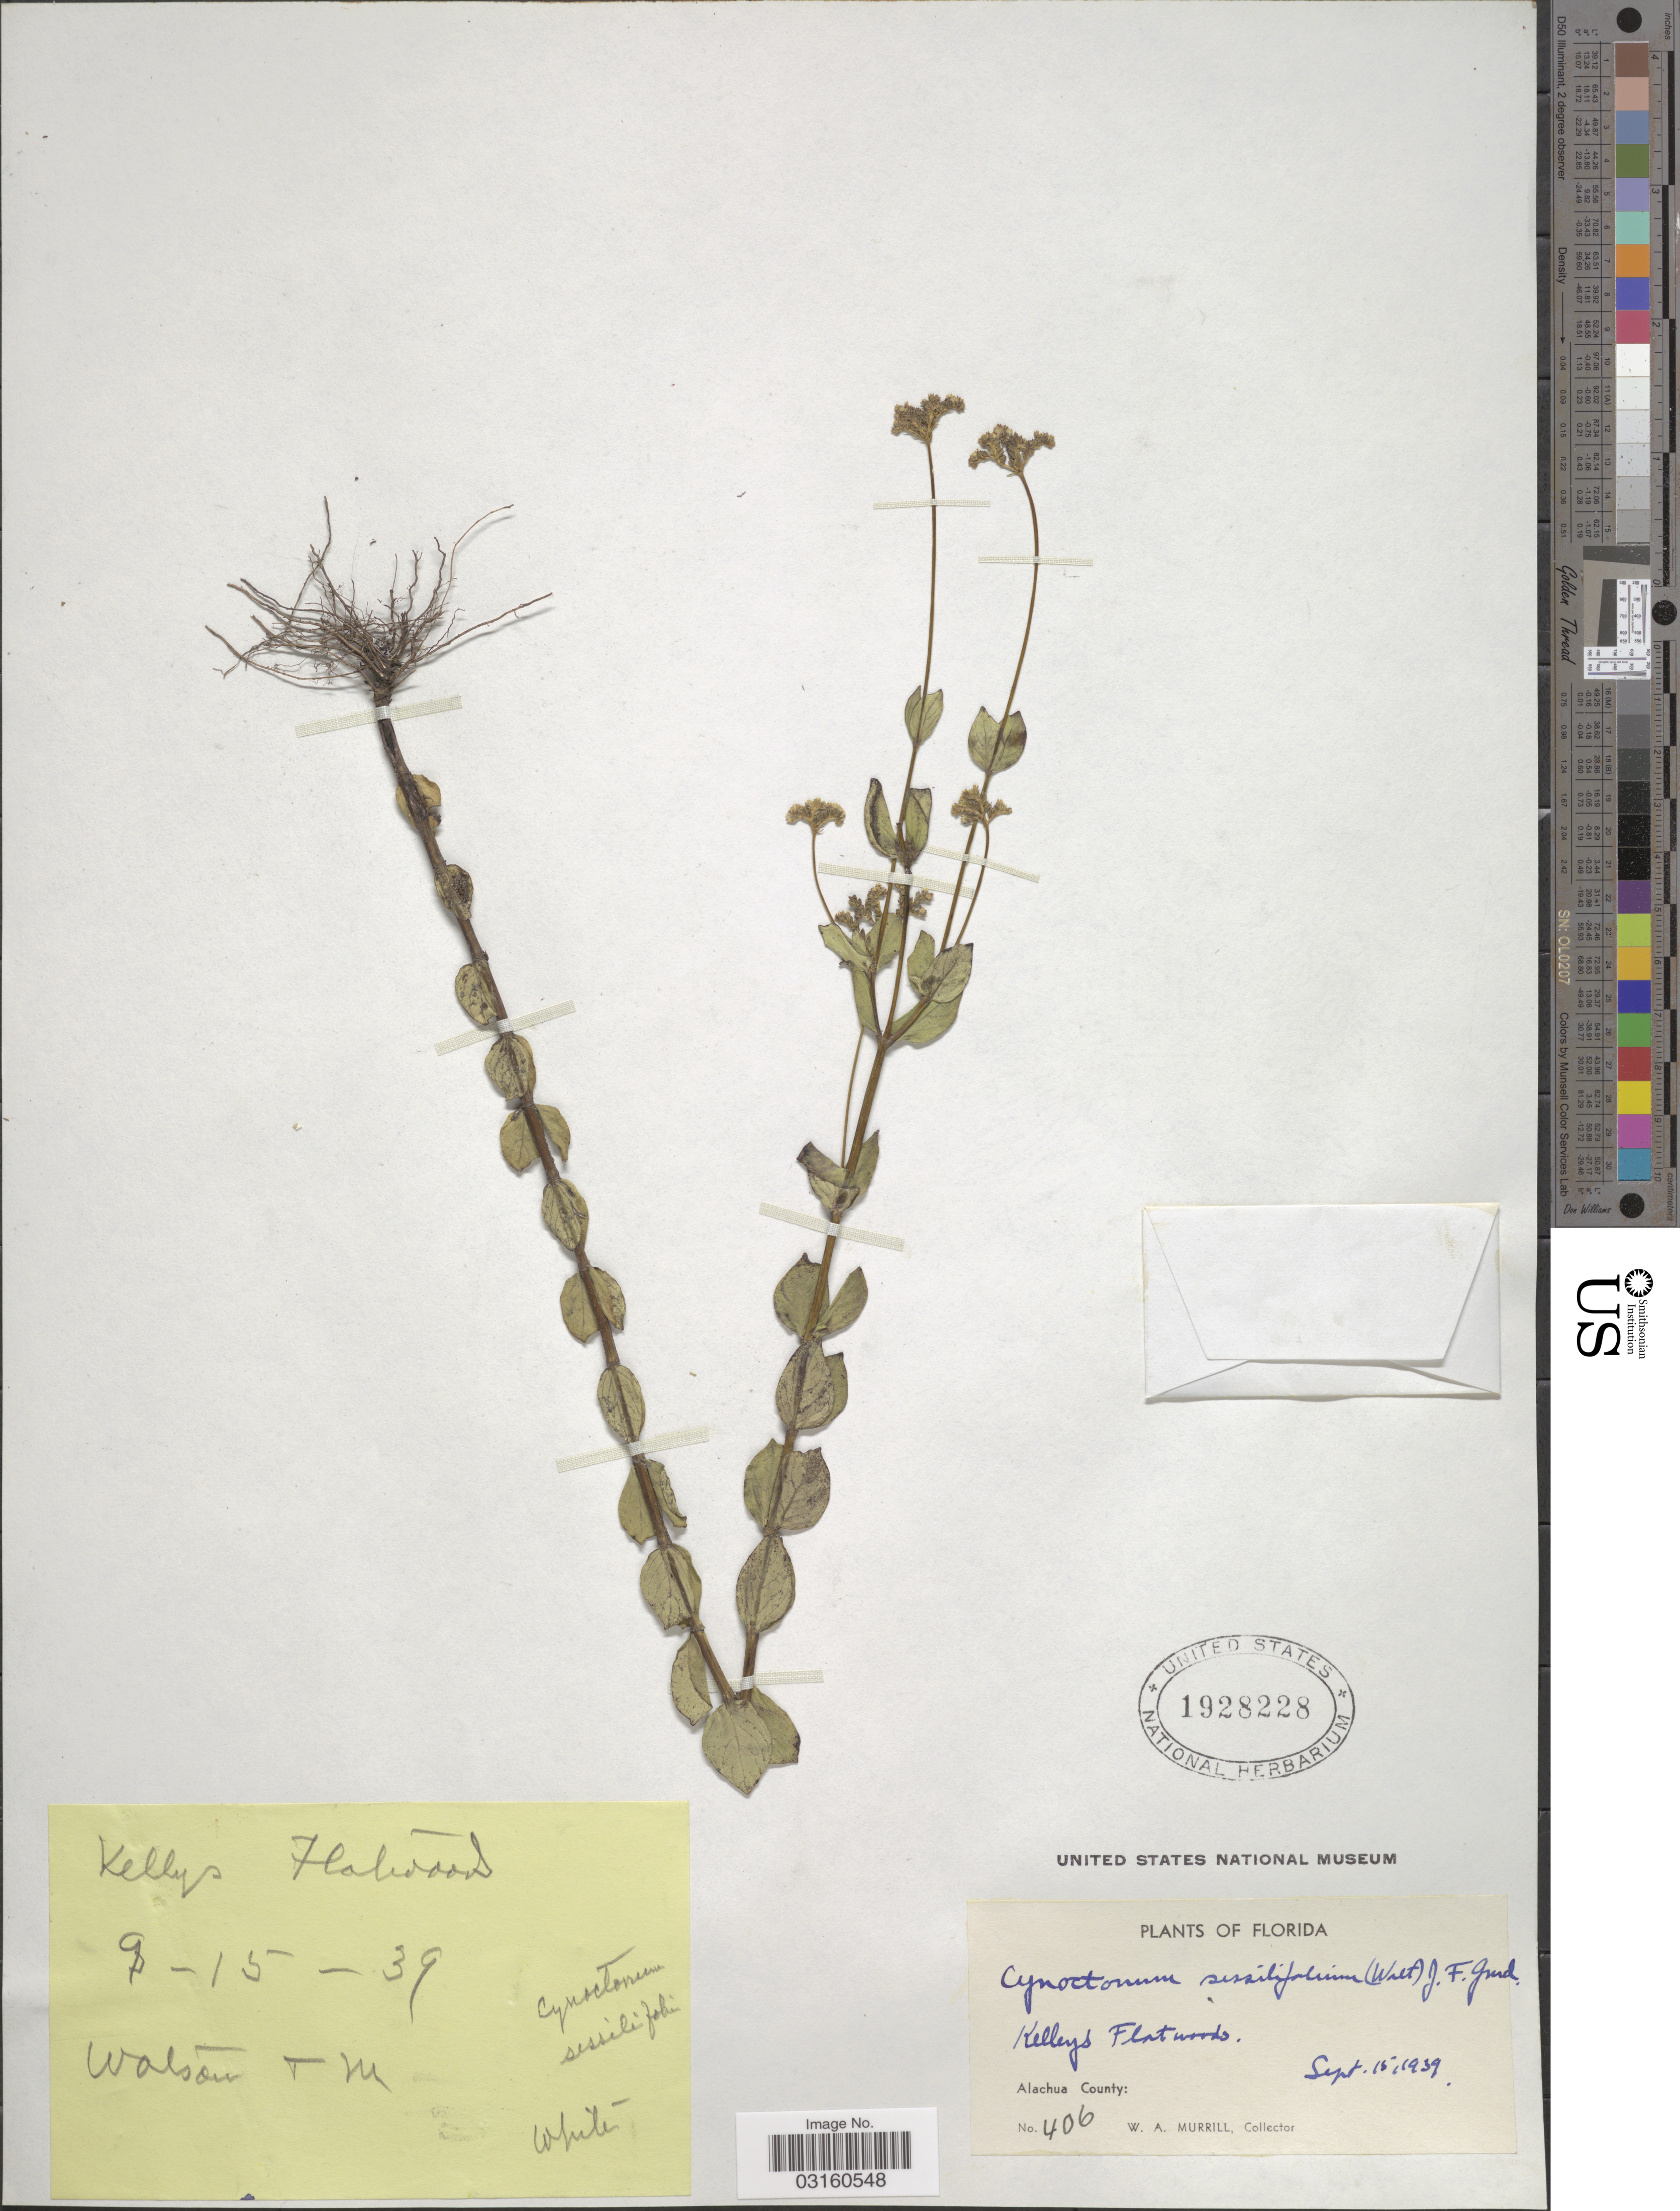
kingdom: Plantae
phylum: Tracheophyta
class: Magnoliopsida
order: Gentianales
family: Loganiaceae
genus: Mitreola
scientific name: Mitreola sessilifolia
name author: (J.F. Gmel.) G. Don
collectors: W. A. Murrill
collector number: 406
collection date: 1939-09-15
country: United States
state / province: Florida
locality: Kelleys Flat woods. Alachua County.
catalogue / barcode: US 1928228